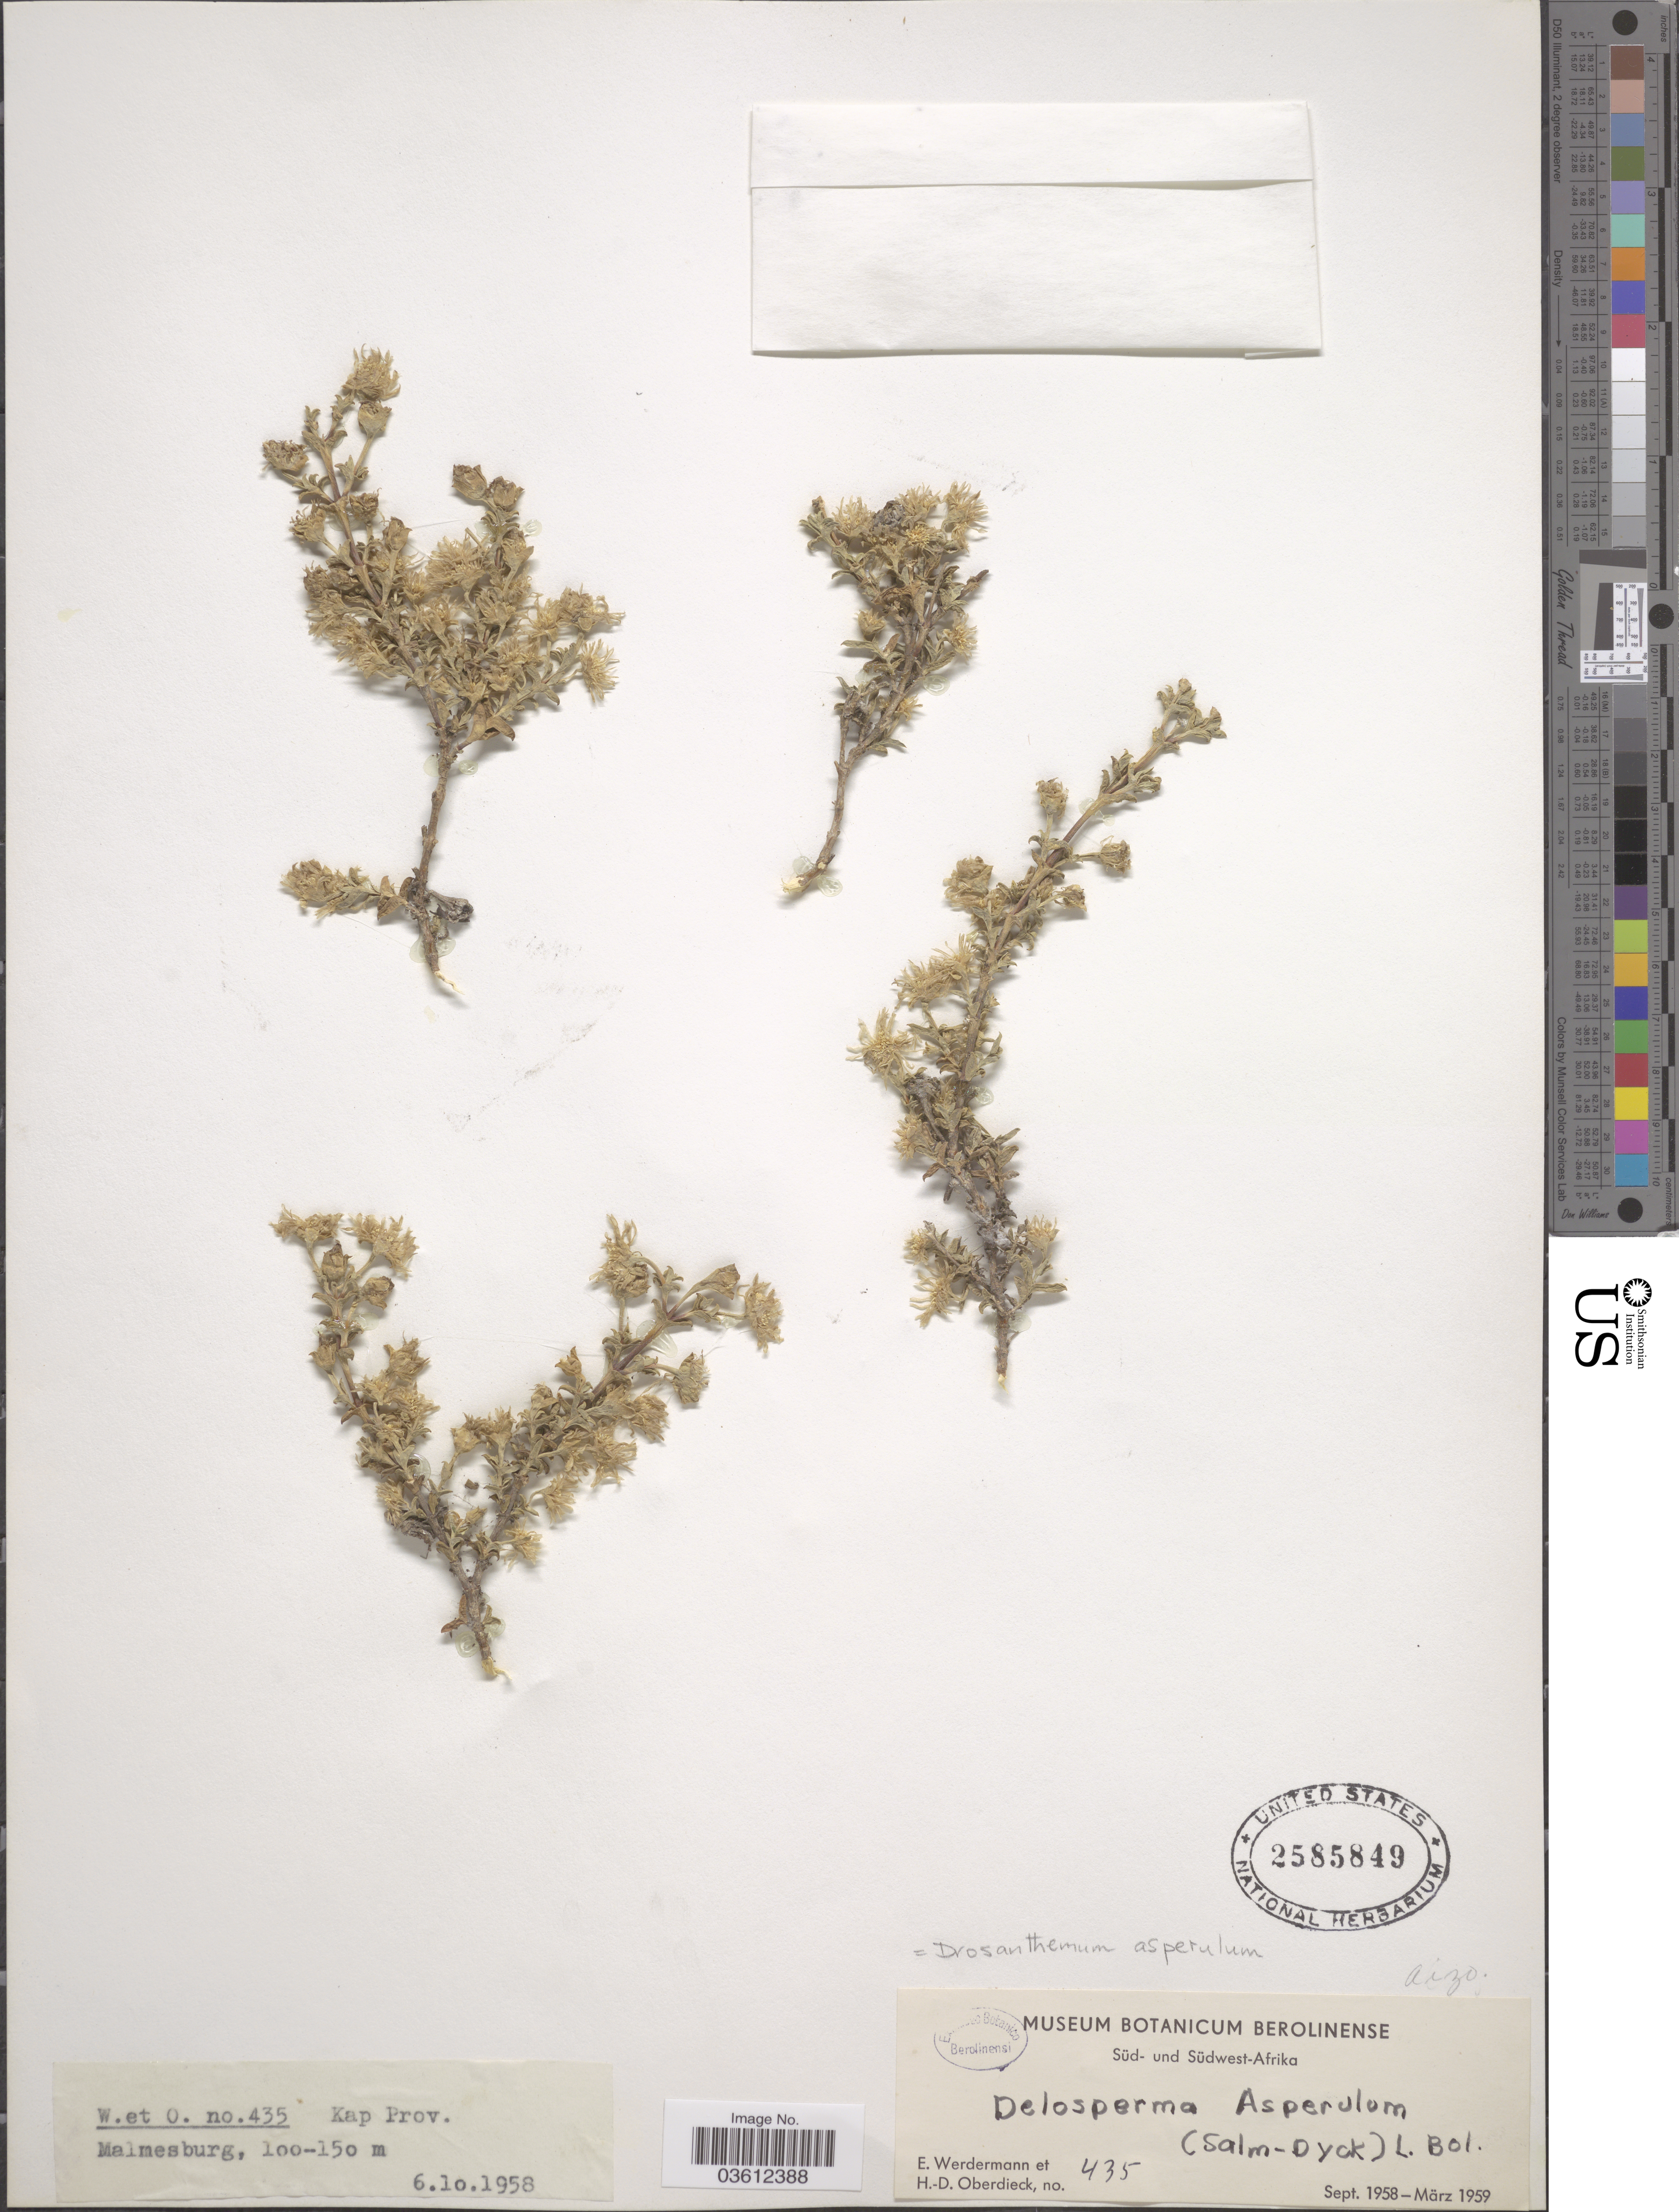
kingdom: Plantae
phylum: Tracheophyta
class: Magnoliopsida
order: Caryophyllales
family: Aizoaceae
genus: Drosanthemum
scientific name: Drosanthemum asperulum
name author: Schwantes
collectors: E. Werdermann & H. Oberdieck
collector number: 435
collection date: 1958-10-06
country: South Africa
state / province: Western Cape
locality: Kap Prov. Malmesburg.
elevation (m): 100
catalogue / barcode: US 2585849